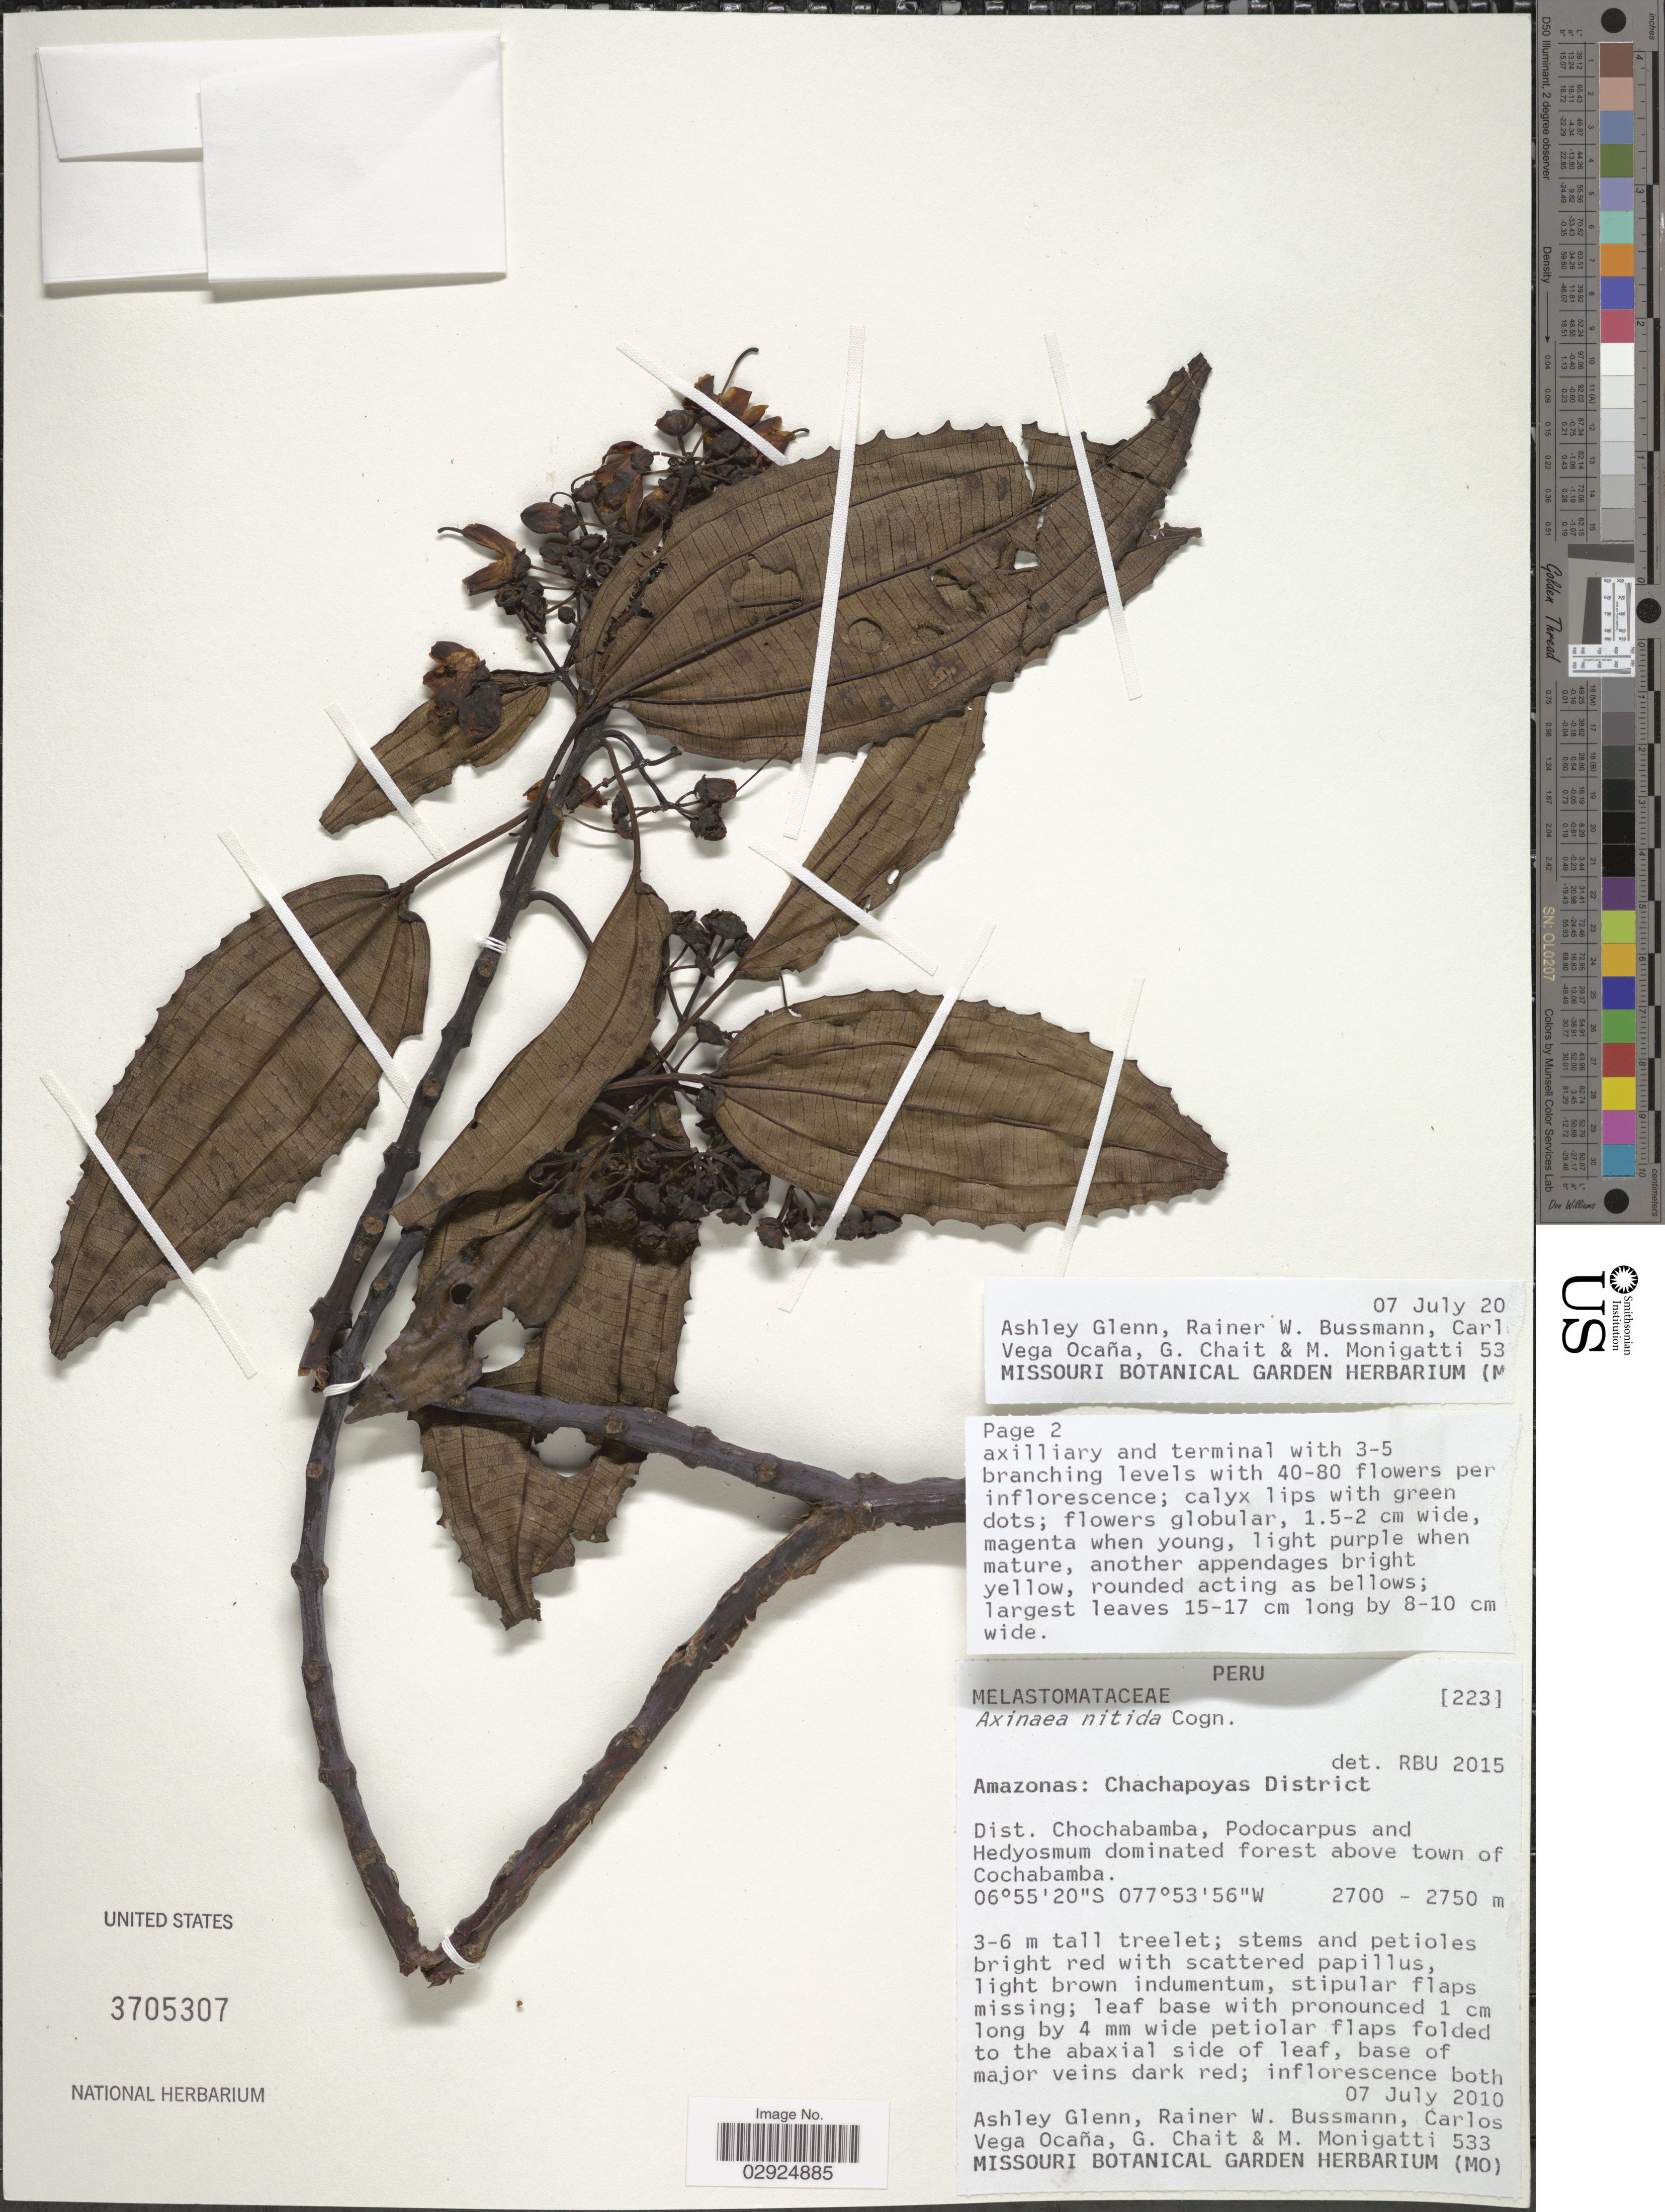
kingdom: Plantae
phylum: Tracheophyta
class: Magnoliopsida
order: Myrtales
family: Melastomataceae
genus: Axinaea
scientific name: Axinaea nitida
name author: Cogn.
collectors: A. Glenn, R. W. Bussmann, C. Ocaña, G. Chait & M. Monigatti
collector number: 533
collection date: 2010-07-07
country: Peru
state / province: Amazonas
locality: Chachapoyas District, Dist. Cochabamba, forest above town of Cochabamba.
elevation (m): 2700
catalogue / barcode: US 3705307